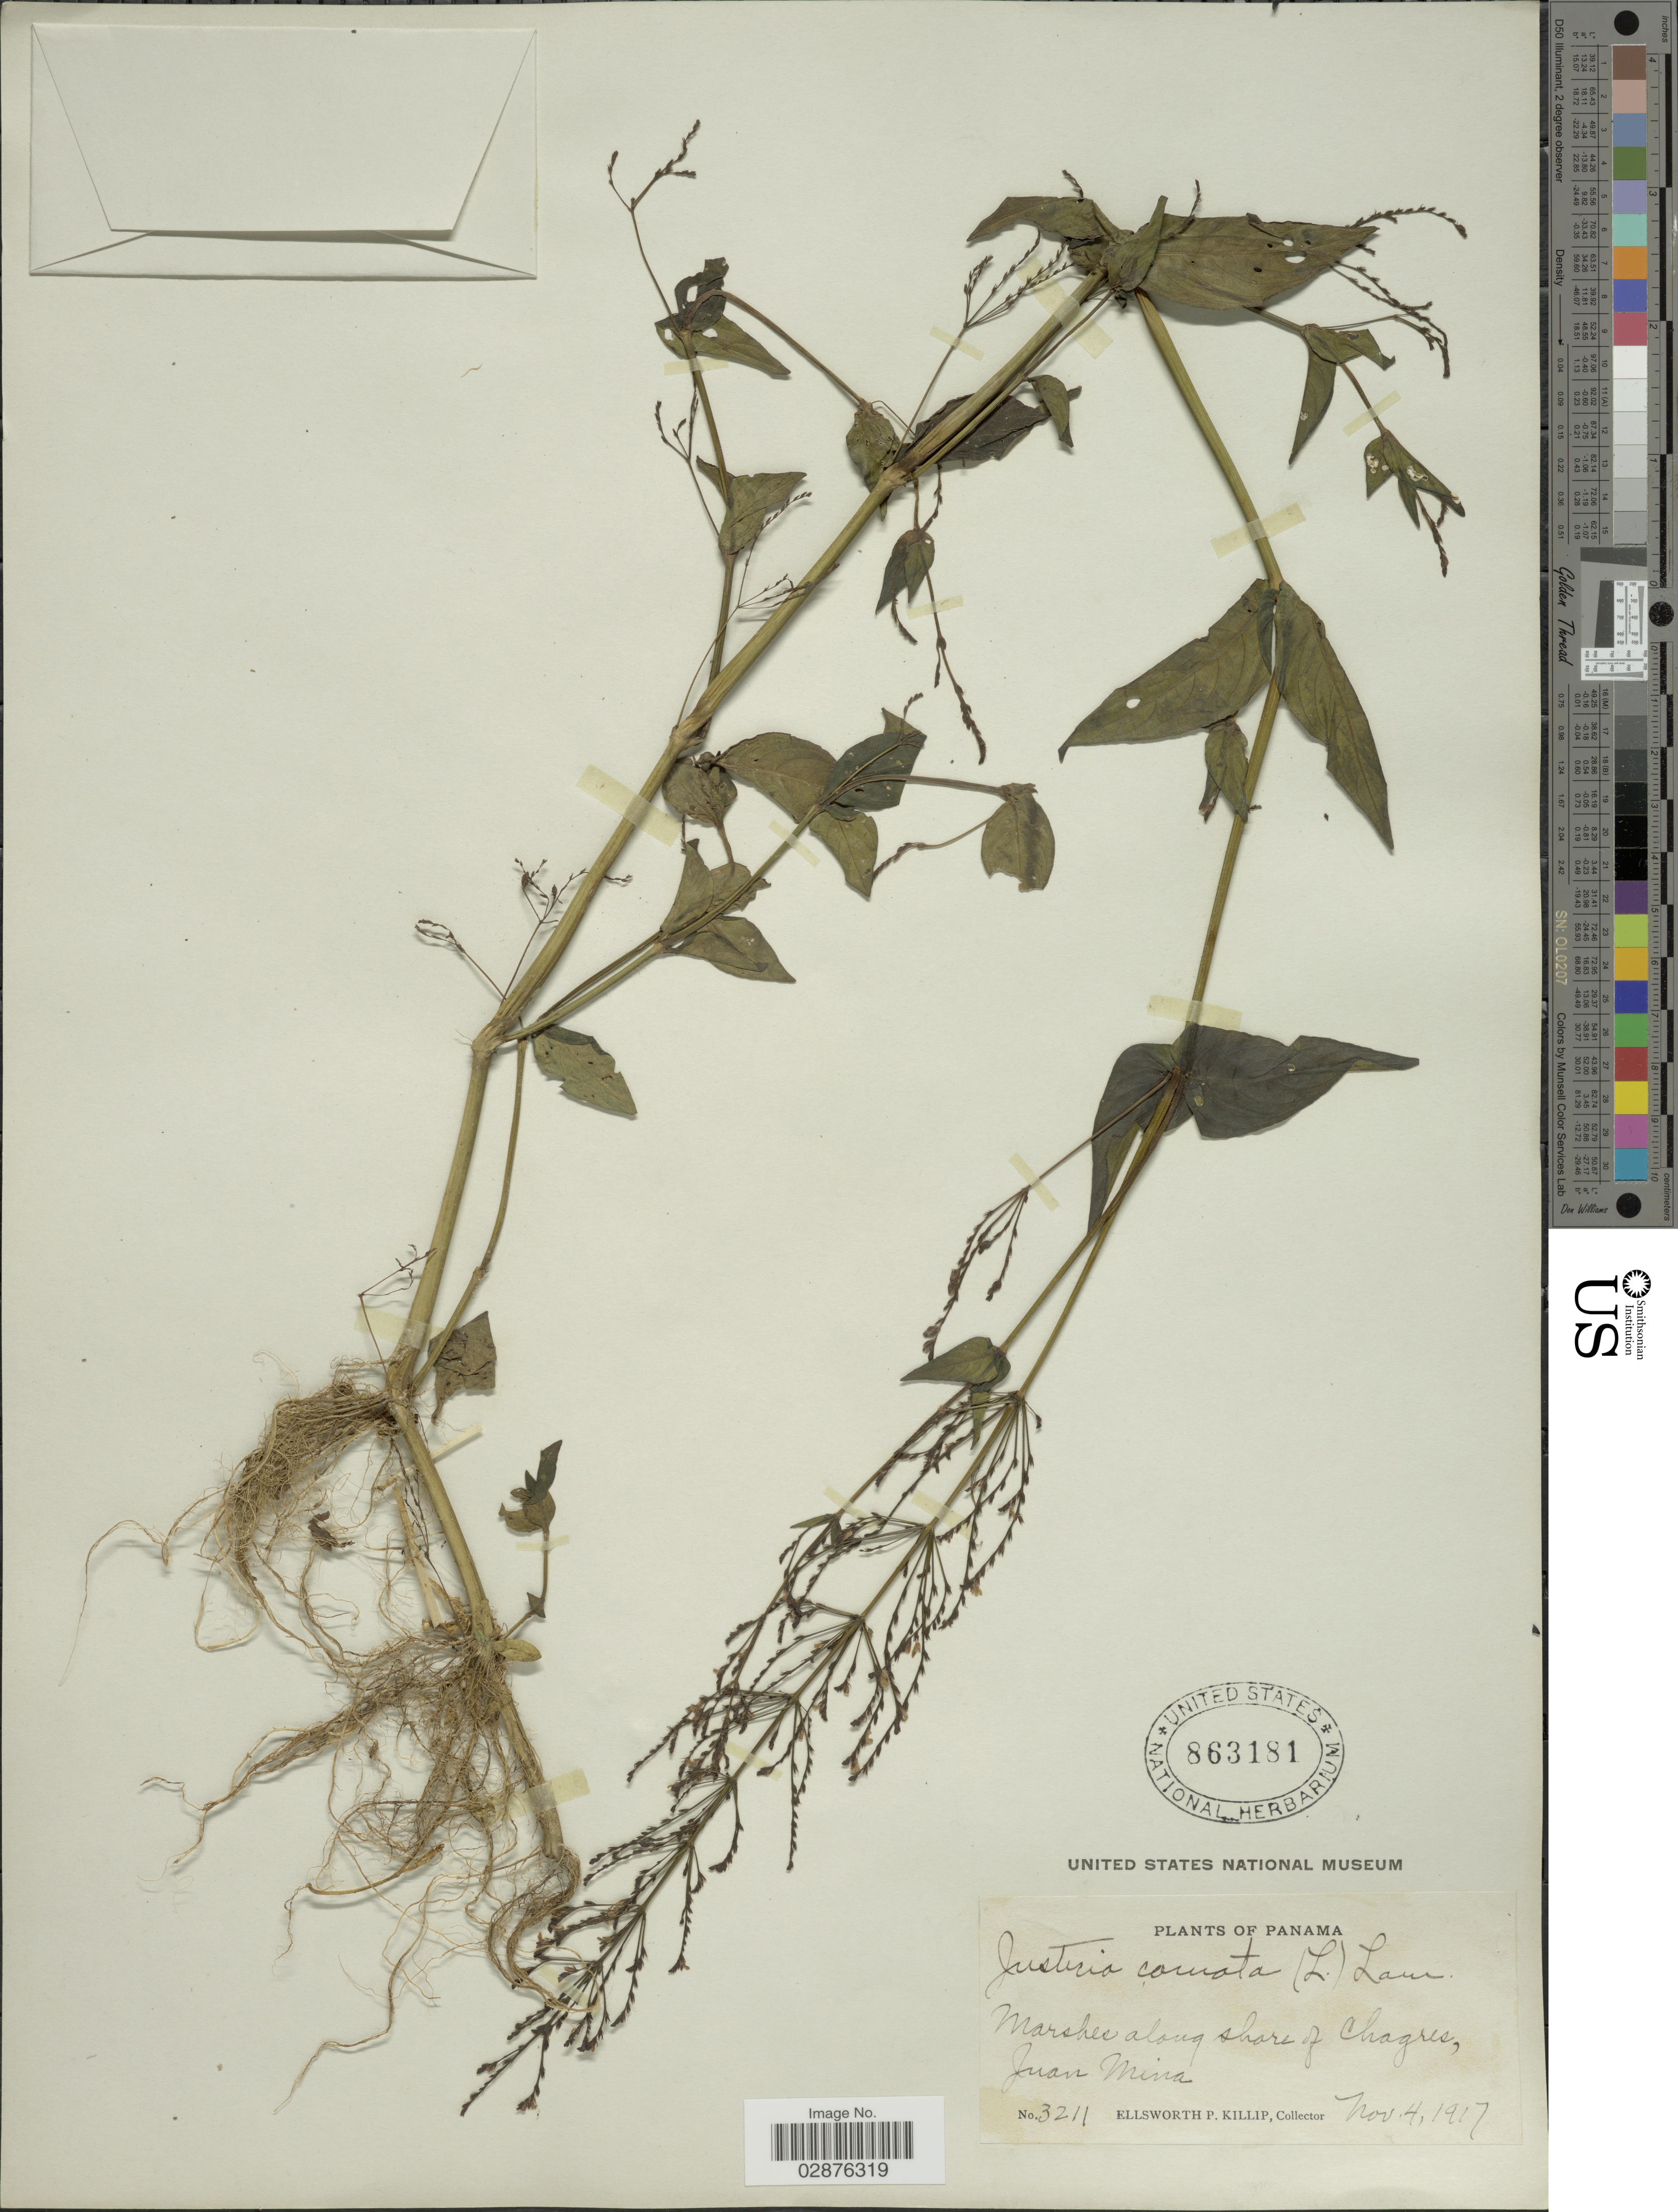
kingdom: Plantae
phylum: Tracheophyta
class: Magnoliopsida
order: Lamiales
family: Acanthaceae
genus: Justicia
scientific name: Justicia comata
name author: (L.) Lam.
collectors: E. P. Killip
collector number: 3211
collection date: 1917-11-04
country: Panama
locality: Marshes along shore of Chagres, Juan Mina.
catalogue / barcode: US 863181